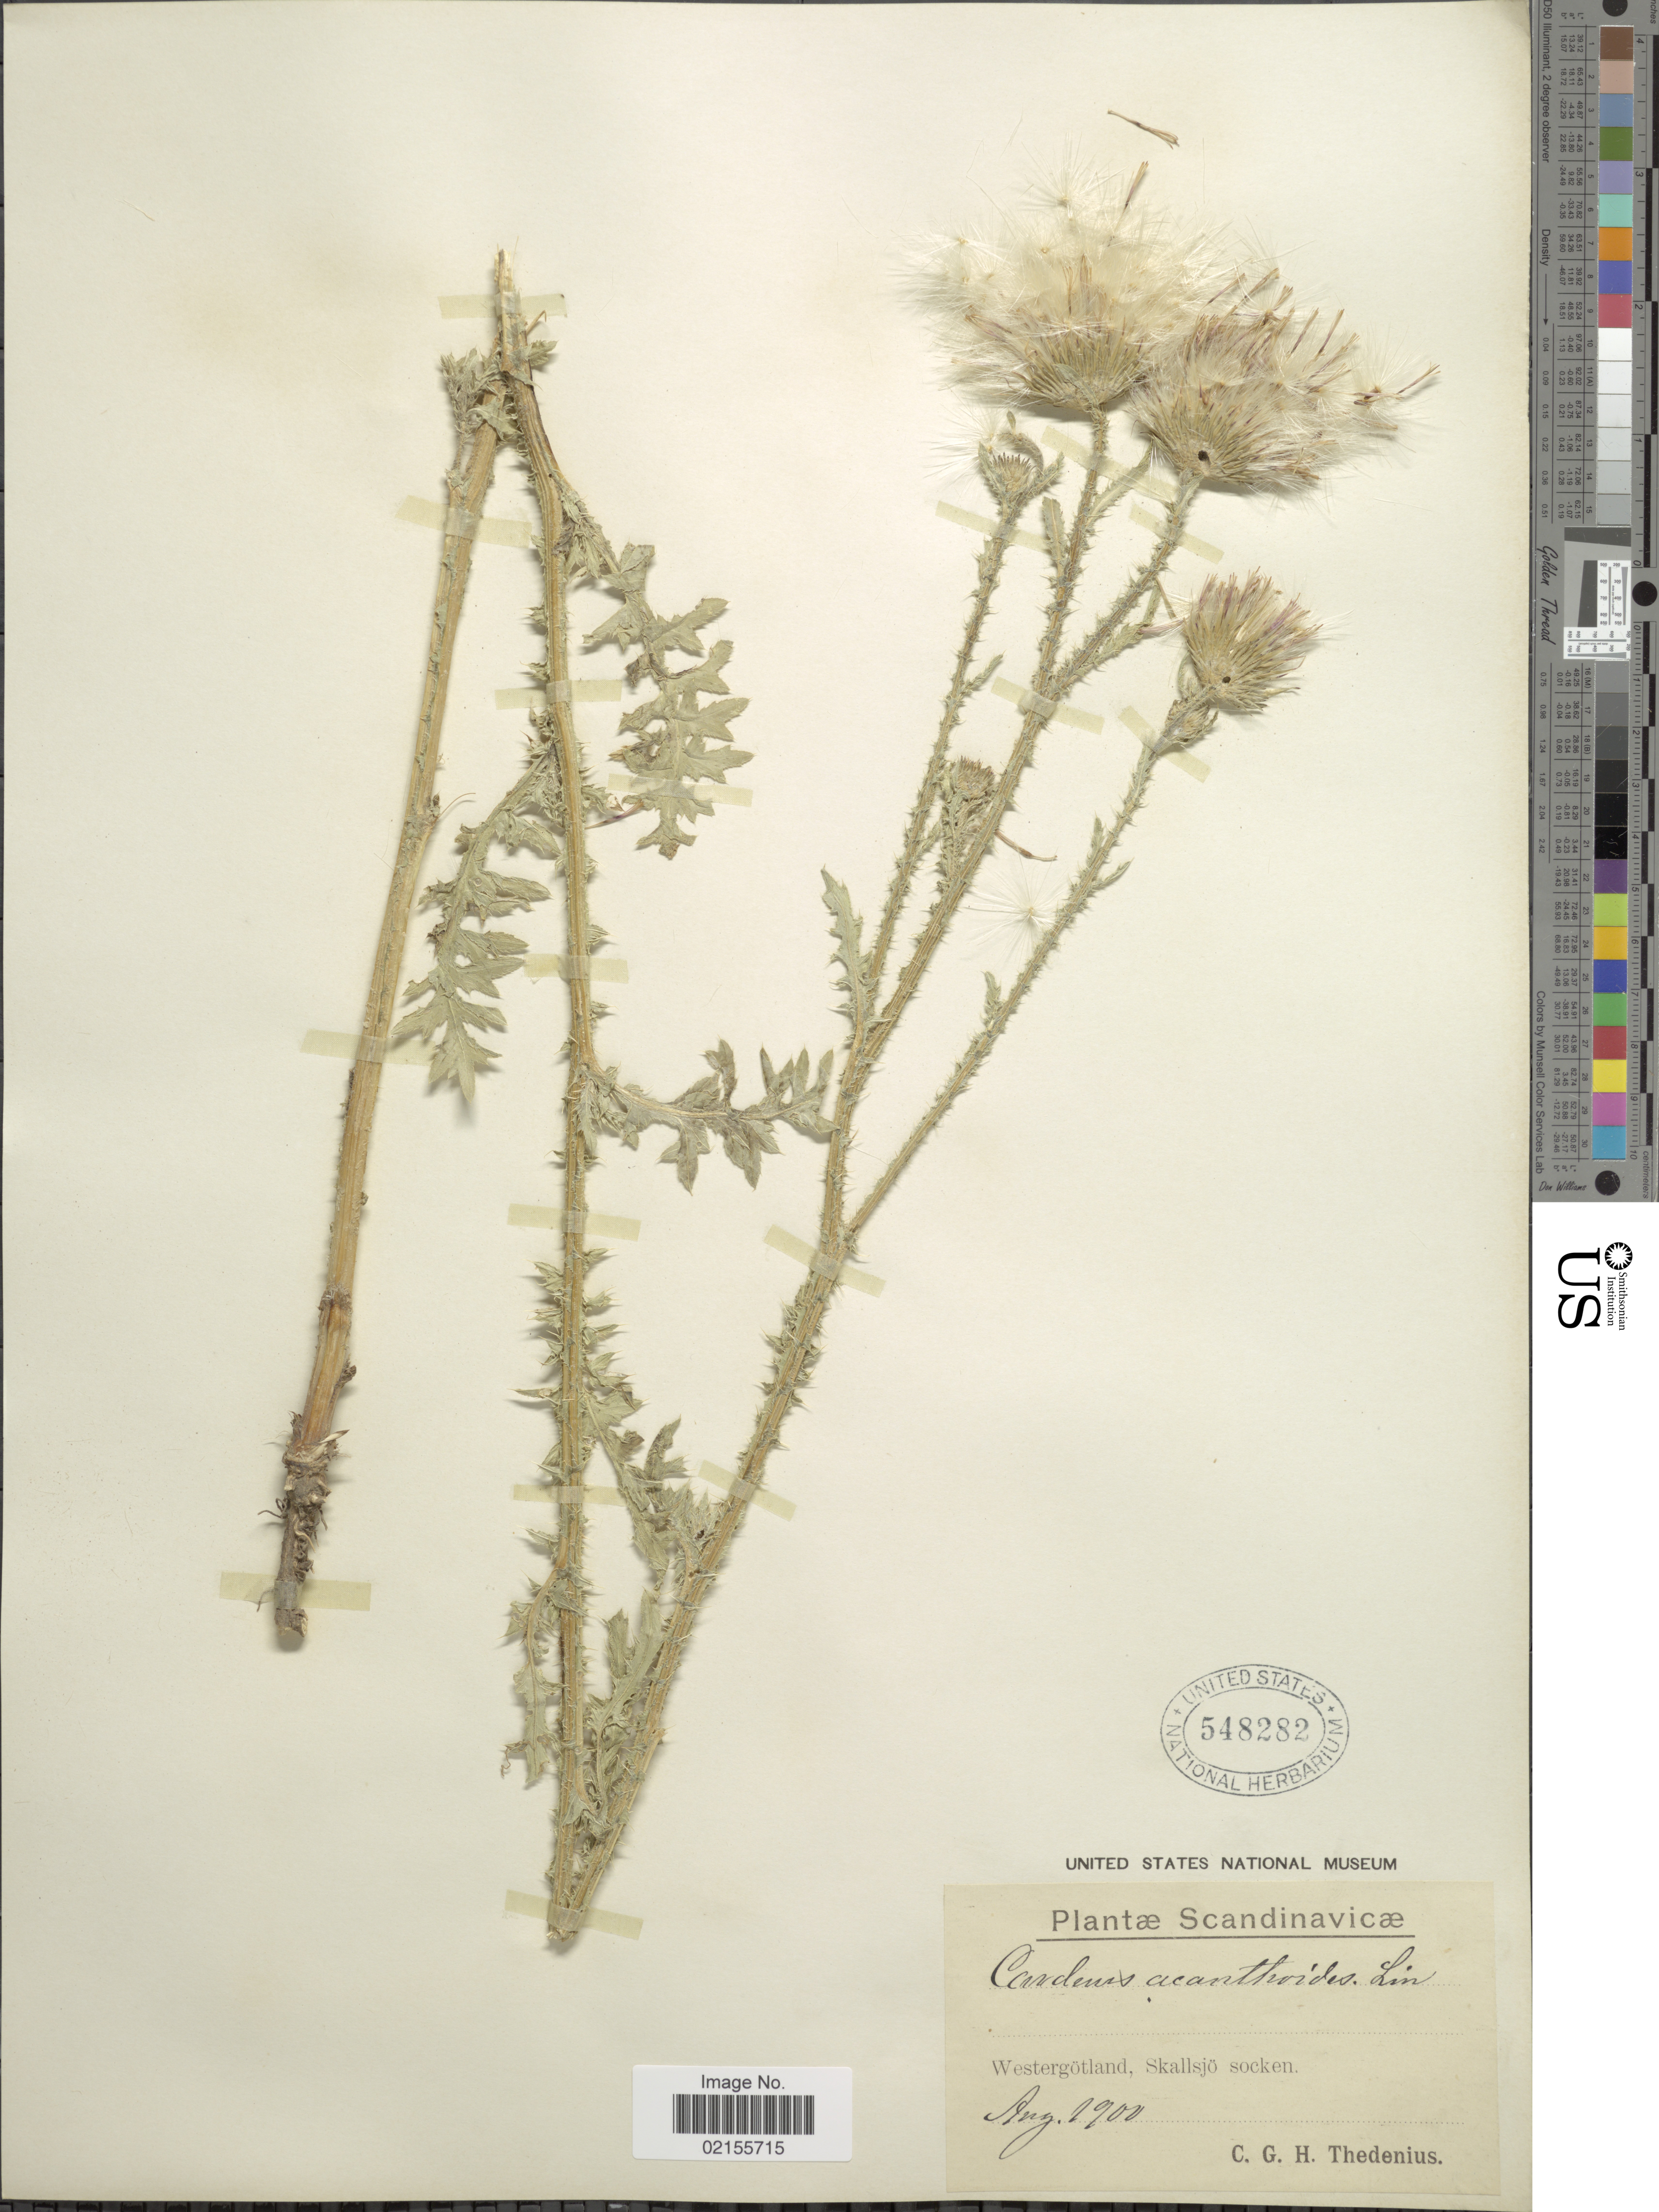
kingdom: Plantae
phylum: Tracheophyta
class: Magnoliopsida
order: Asterales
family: Asteraceae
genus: Carduus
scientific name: Carduus acanthoides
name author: L.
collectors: C. Thedenius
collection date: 1900-08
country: Sweden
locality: Scandinavicæ, Westergötkand: Skallsjö socken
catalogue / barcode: US 548282